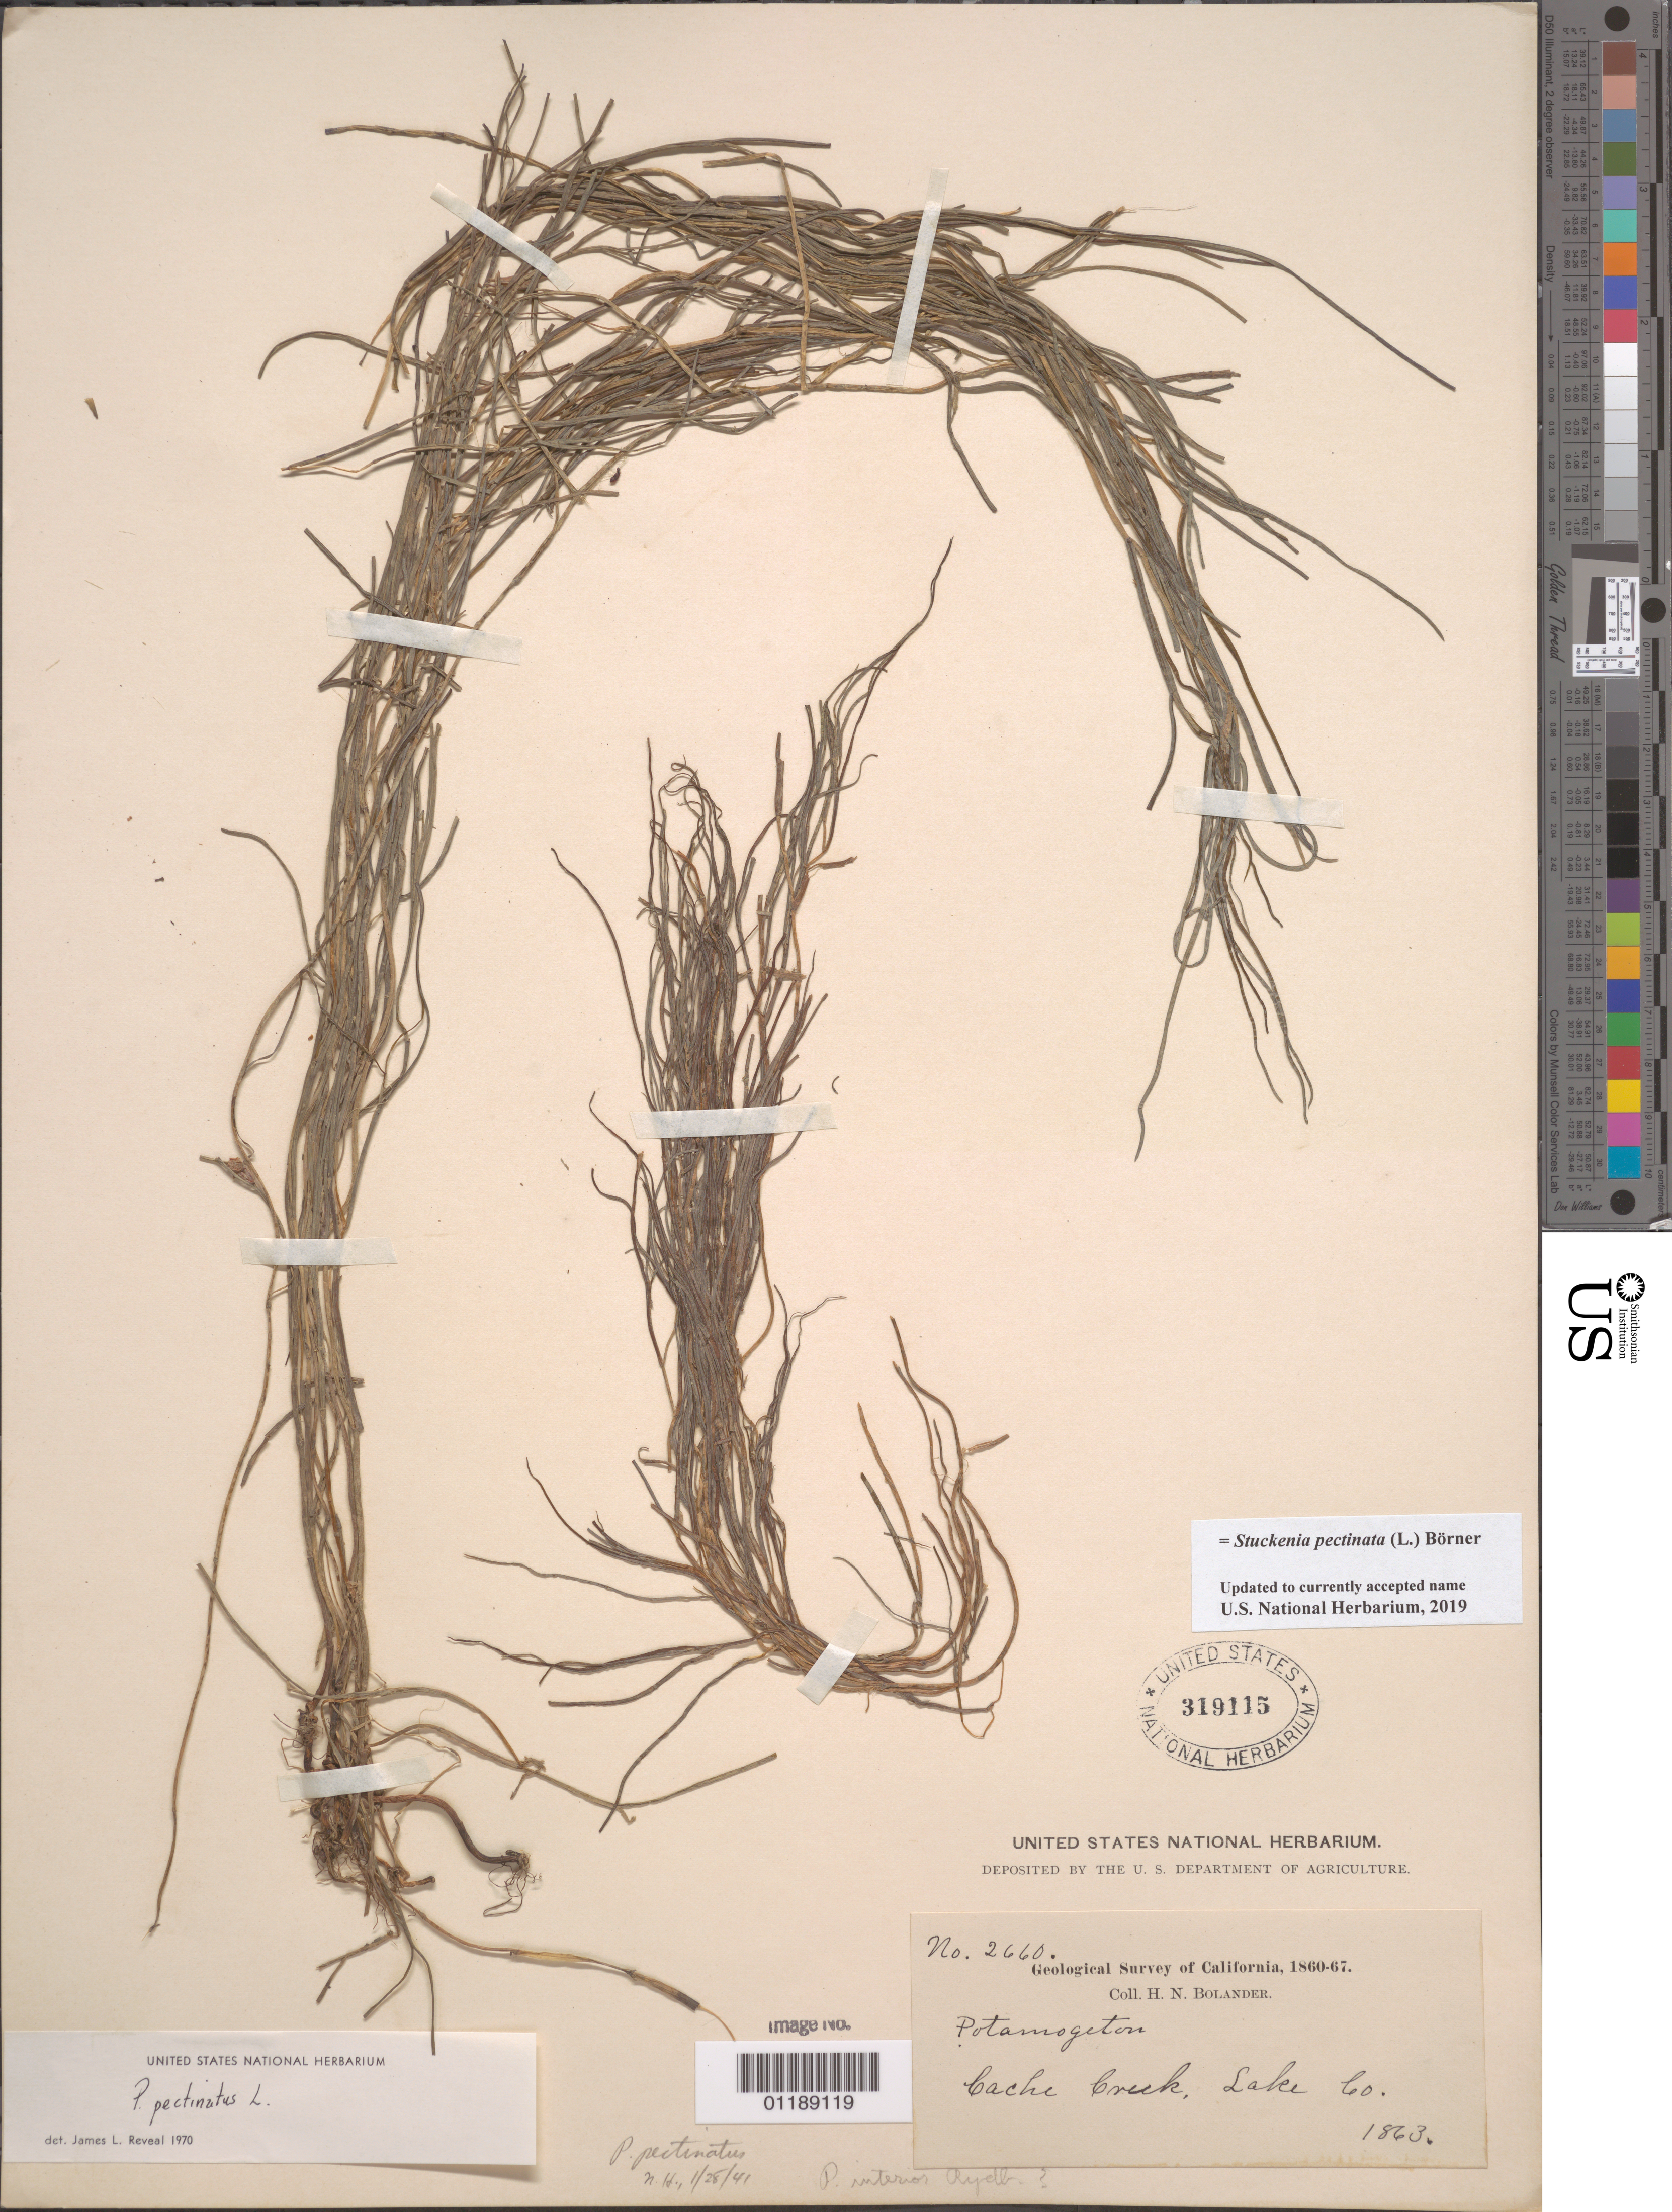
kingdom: Plantae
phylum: Tracheophyta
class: Liliopsida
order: Alismatales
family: Potamogetonaceae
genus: Stuckenia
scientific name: Stuckenia pectinata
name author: (L.) Börner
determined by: Strong, Mark T., (BOT), Smithsonian Institution - National Museum of Natural History (UNITED STATES)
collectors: H. Bolander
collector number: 2660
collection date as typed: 1863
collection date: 1863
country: United States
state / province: California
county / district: Lake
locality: Cache Creek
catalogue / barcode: US 319115